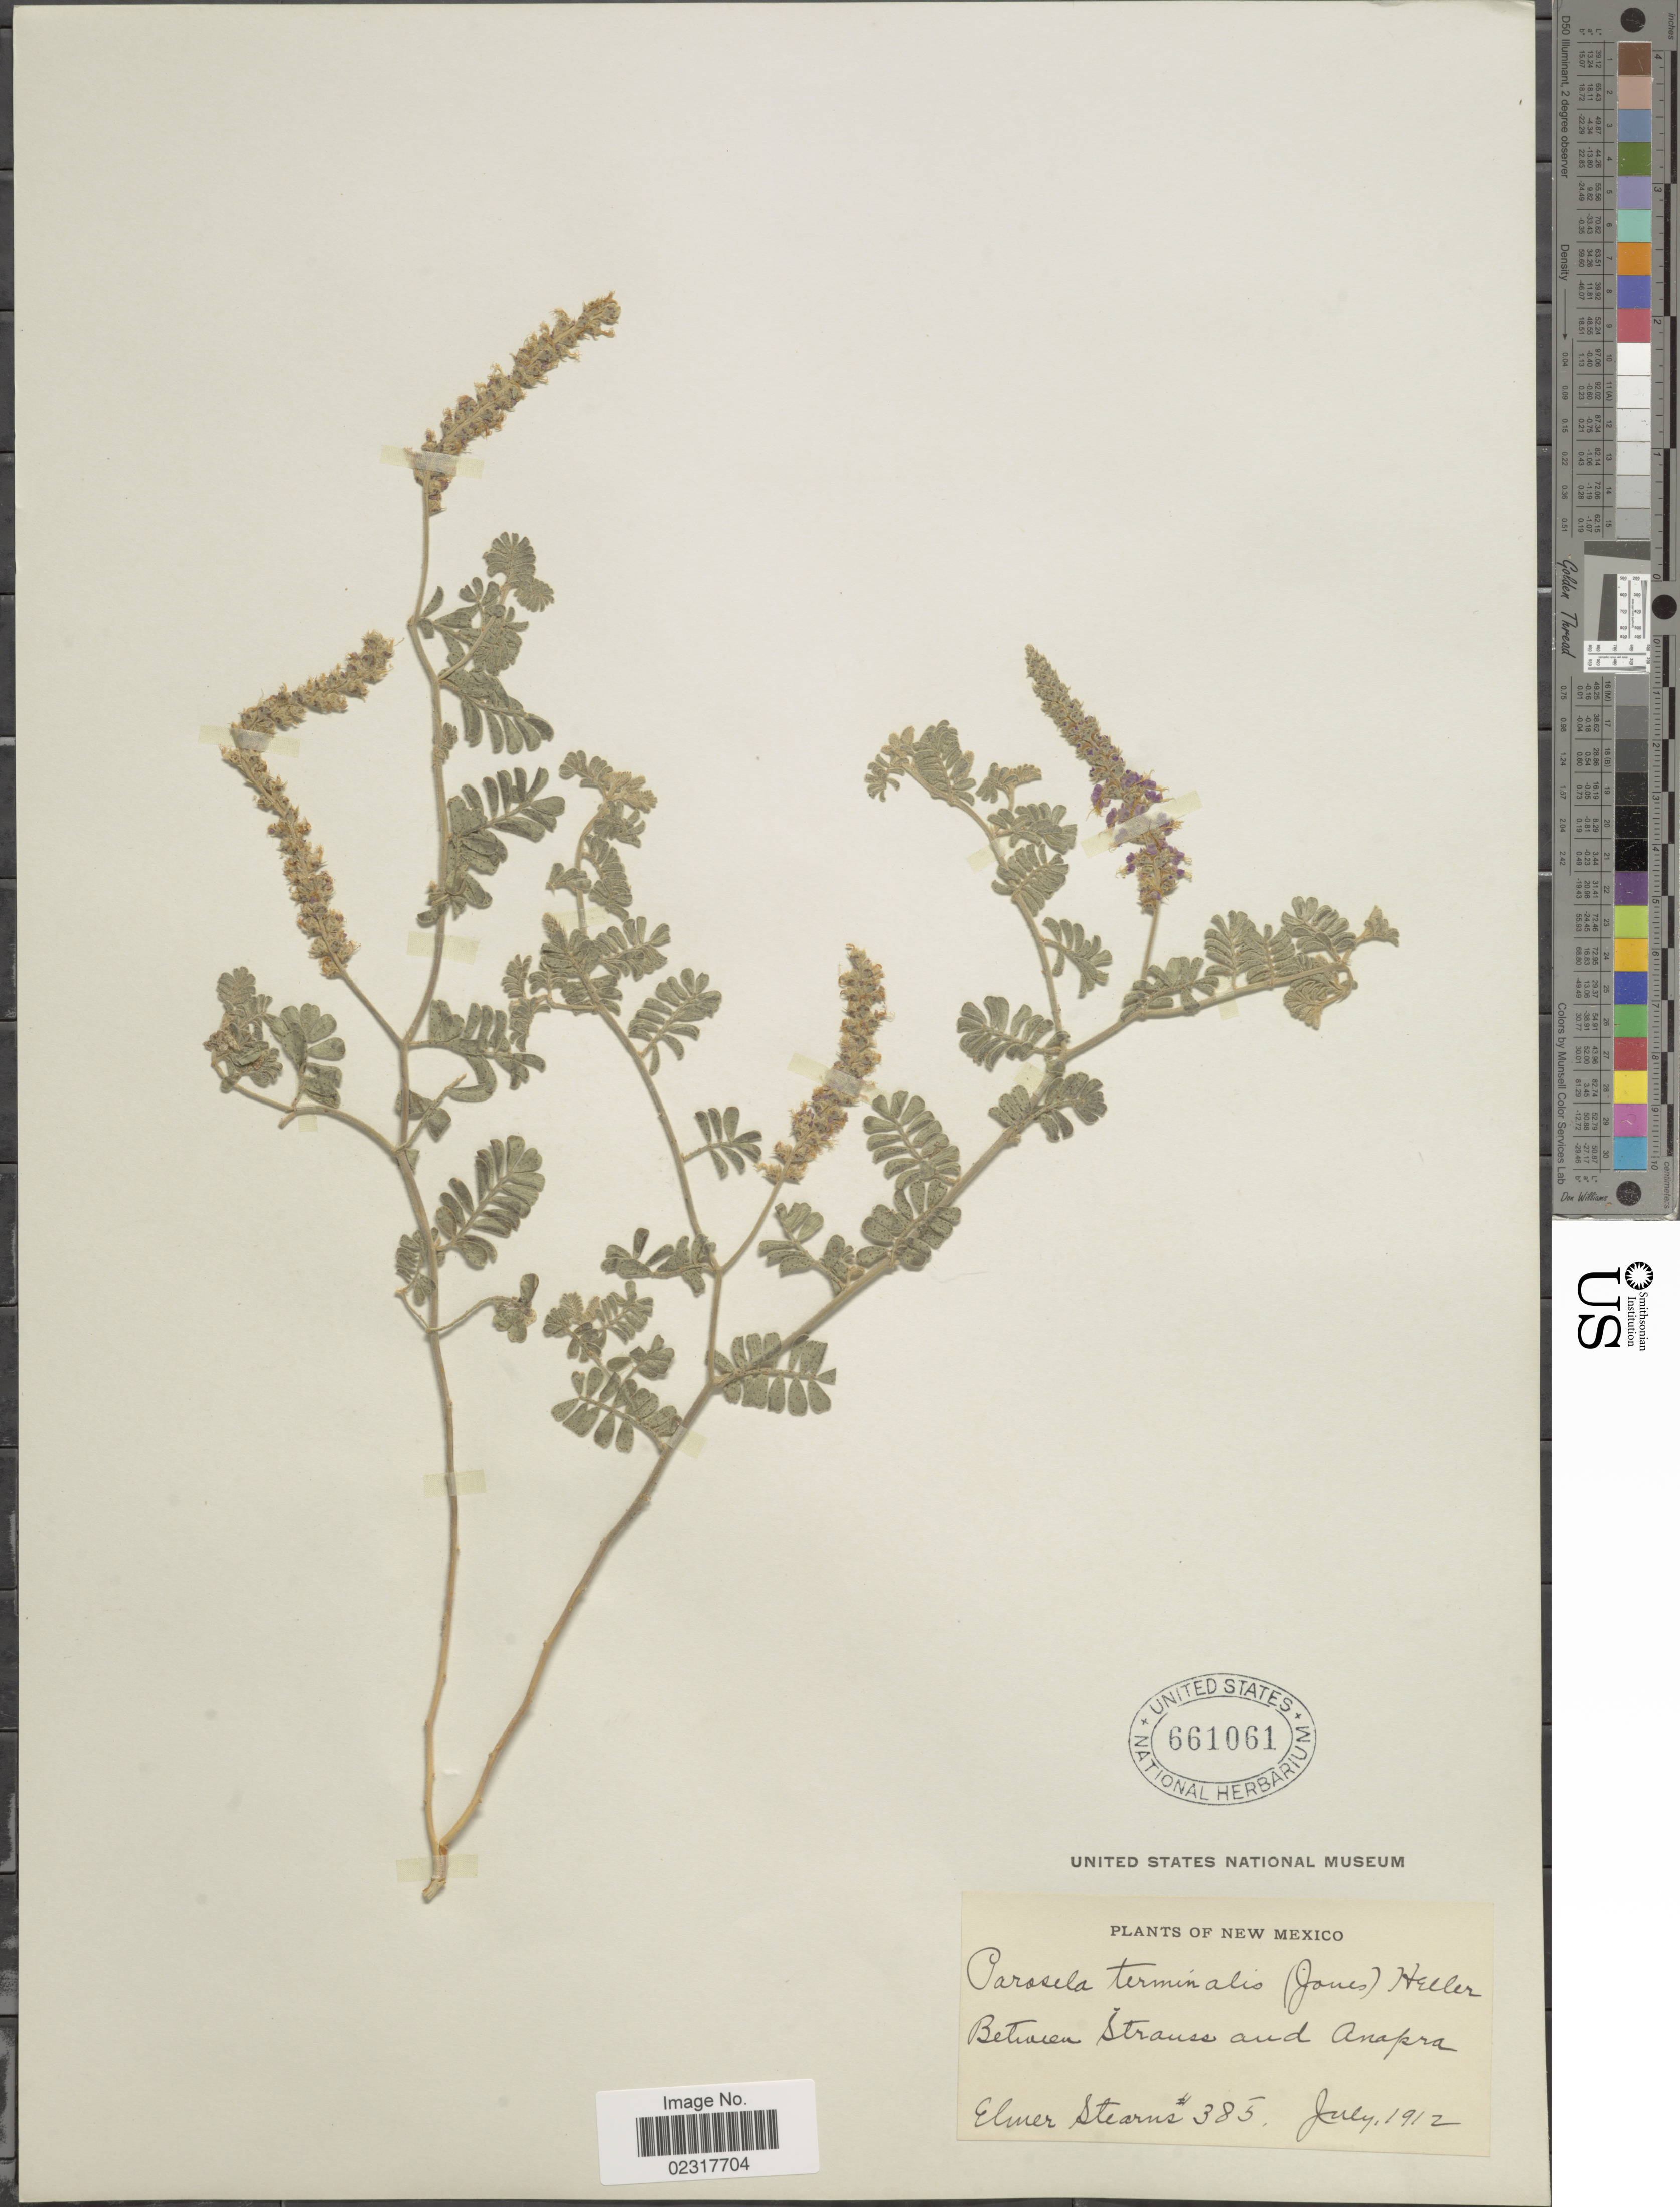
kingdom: Plantae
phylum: Tracheophyta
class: Magnoliopsida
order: Fabales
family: Fabaceae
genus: Dalea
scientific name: Dalea lanata var. terminalis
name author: (M.E. Jones) Barneby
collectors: E. Stearns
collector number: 385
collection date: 1912-07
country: United States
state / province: New Mexico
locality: Between Strauss and Anapra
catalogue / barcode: US 661061